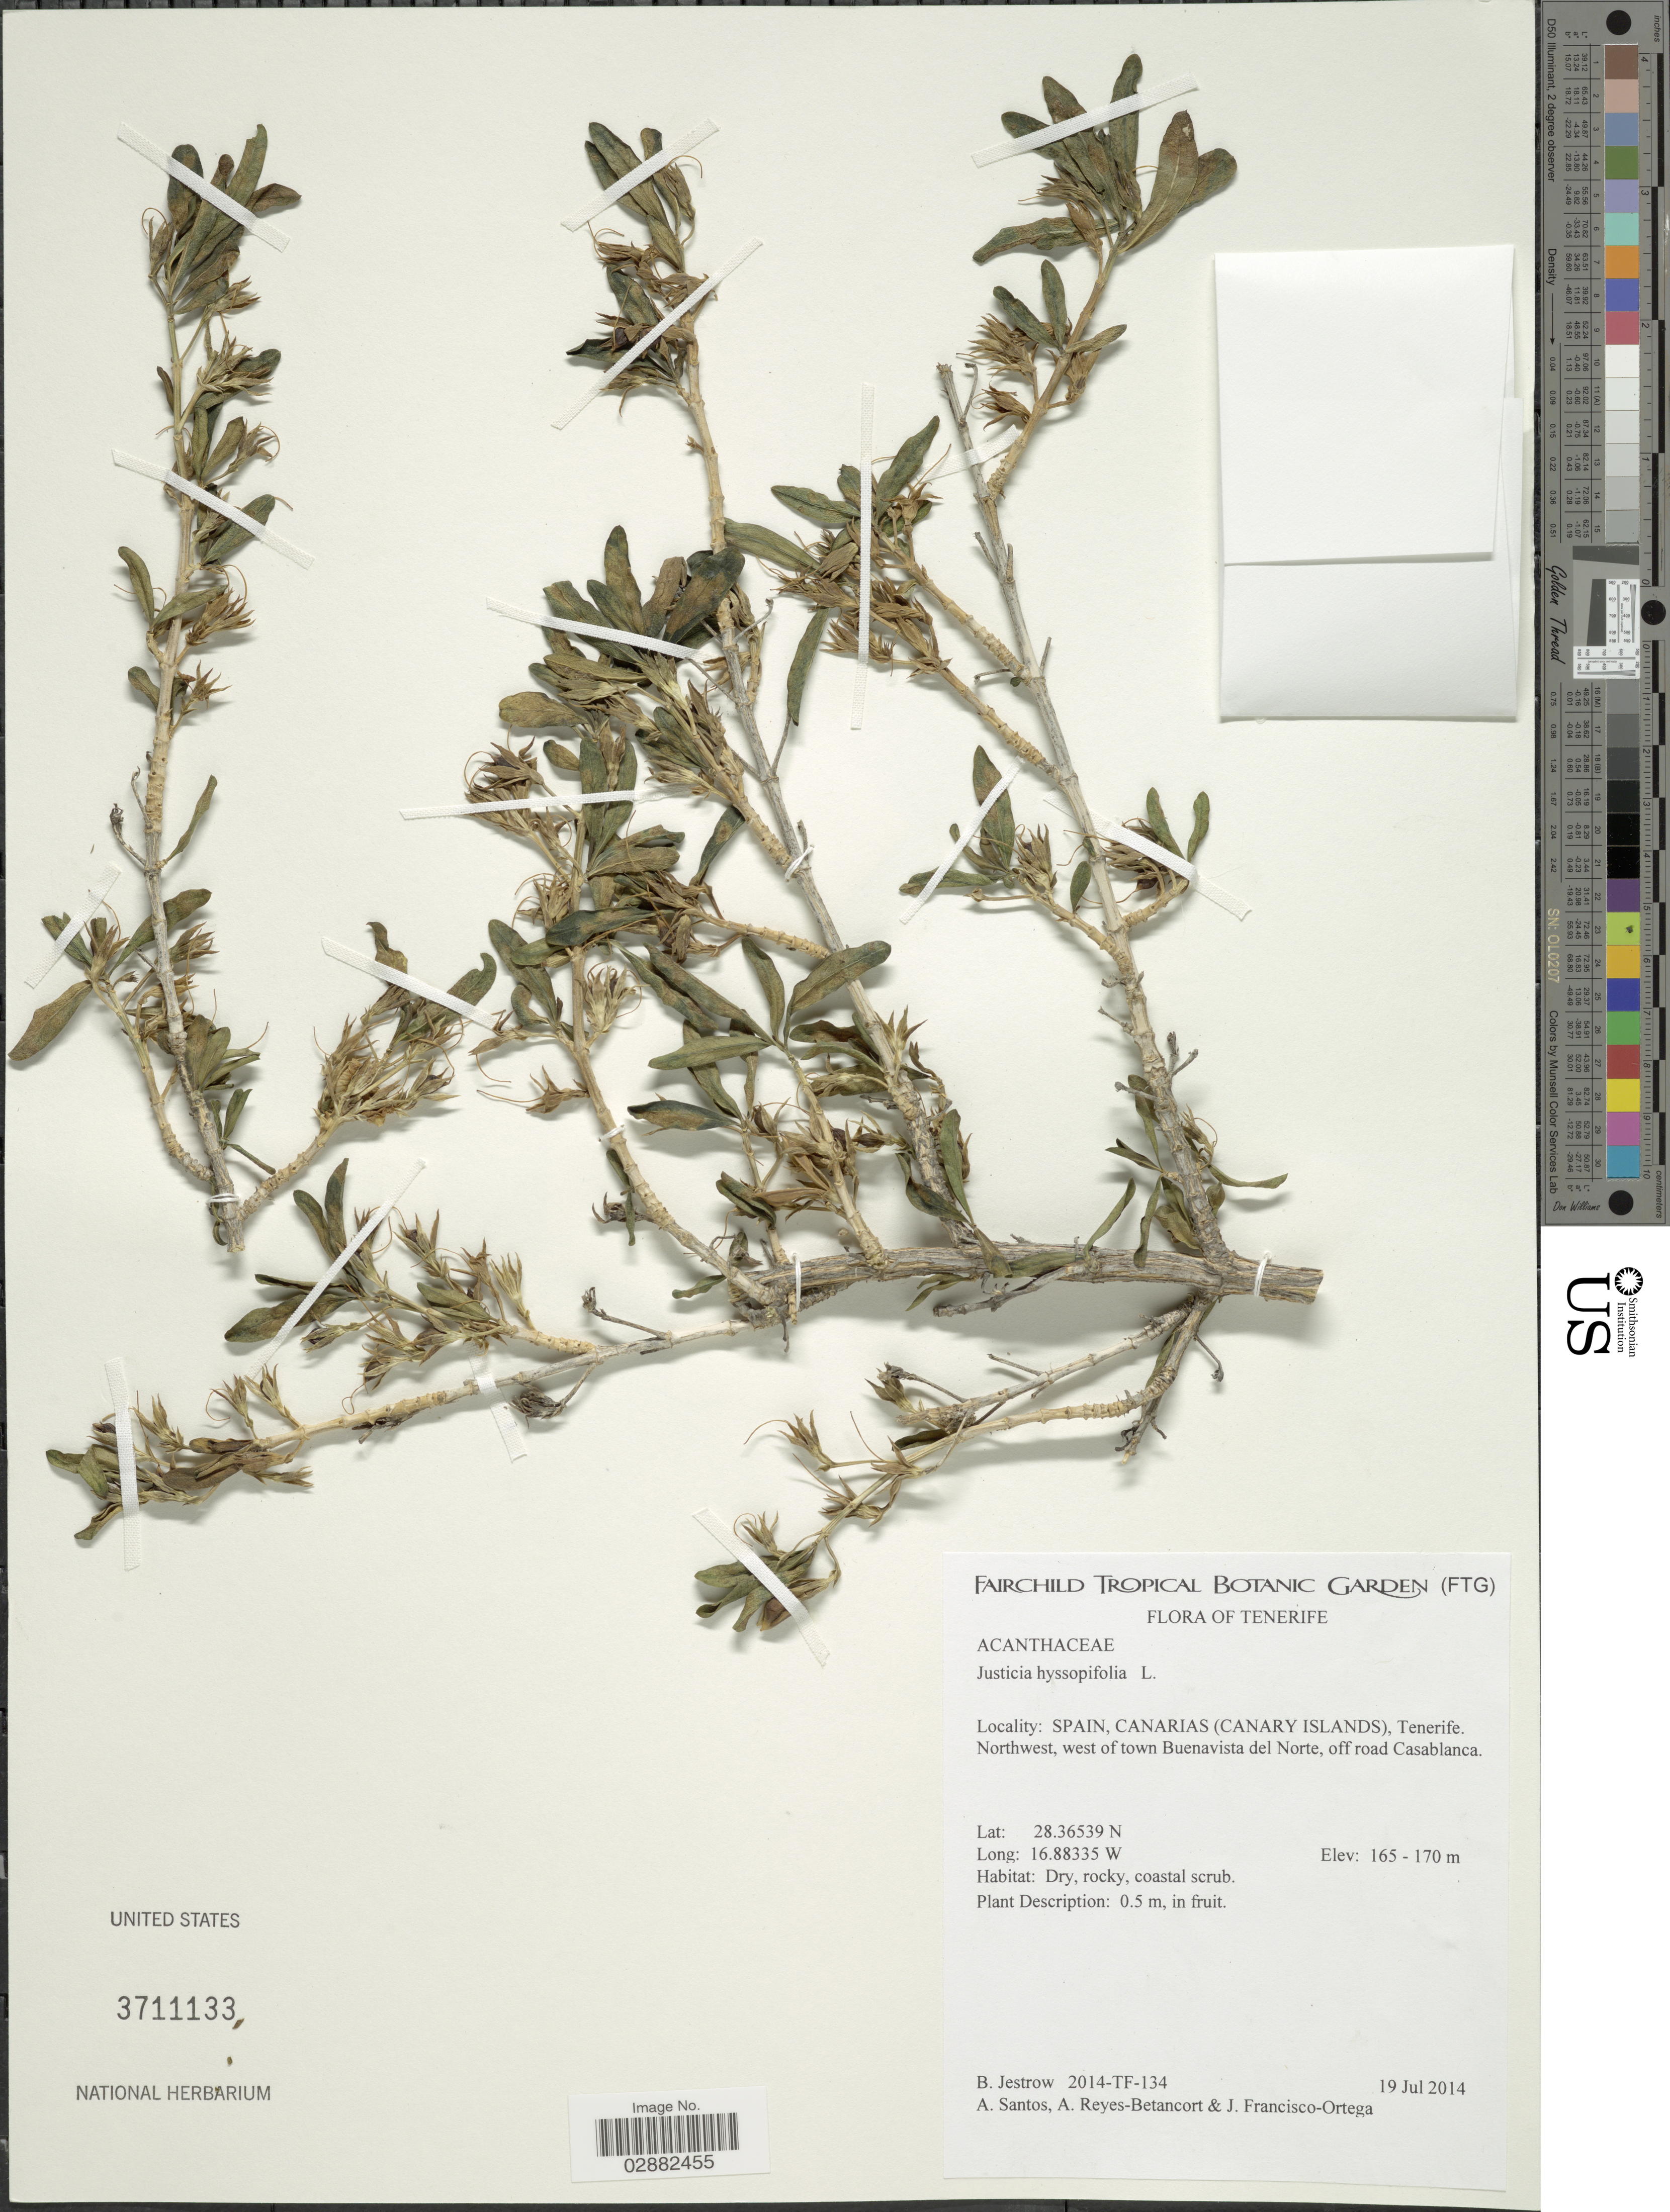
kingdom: Plantae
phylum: Tracheophyta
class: Magnoliopsida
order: Lamiales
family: Acanthaceae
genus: Justicia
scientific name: Justicia hyssopifolia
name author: L.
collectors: B. Jestrow, A. Santos, A. Reyes-Betancort & J. Fransisco-Ortega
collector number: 2014-TF-134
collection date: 2014-07-19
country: Spain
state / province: Canarias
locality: Spain, Canarias (Canary Islands), Tenerife, Northwest, west of town Buenavista del Norte, off road Casablanca.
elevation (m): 165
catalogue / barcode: US 3711133